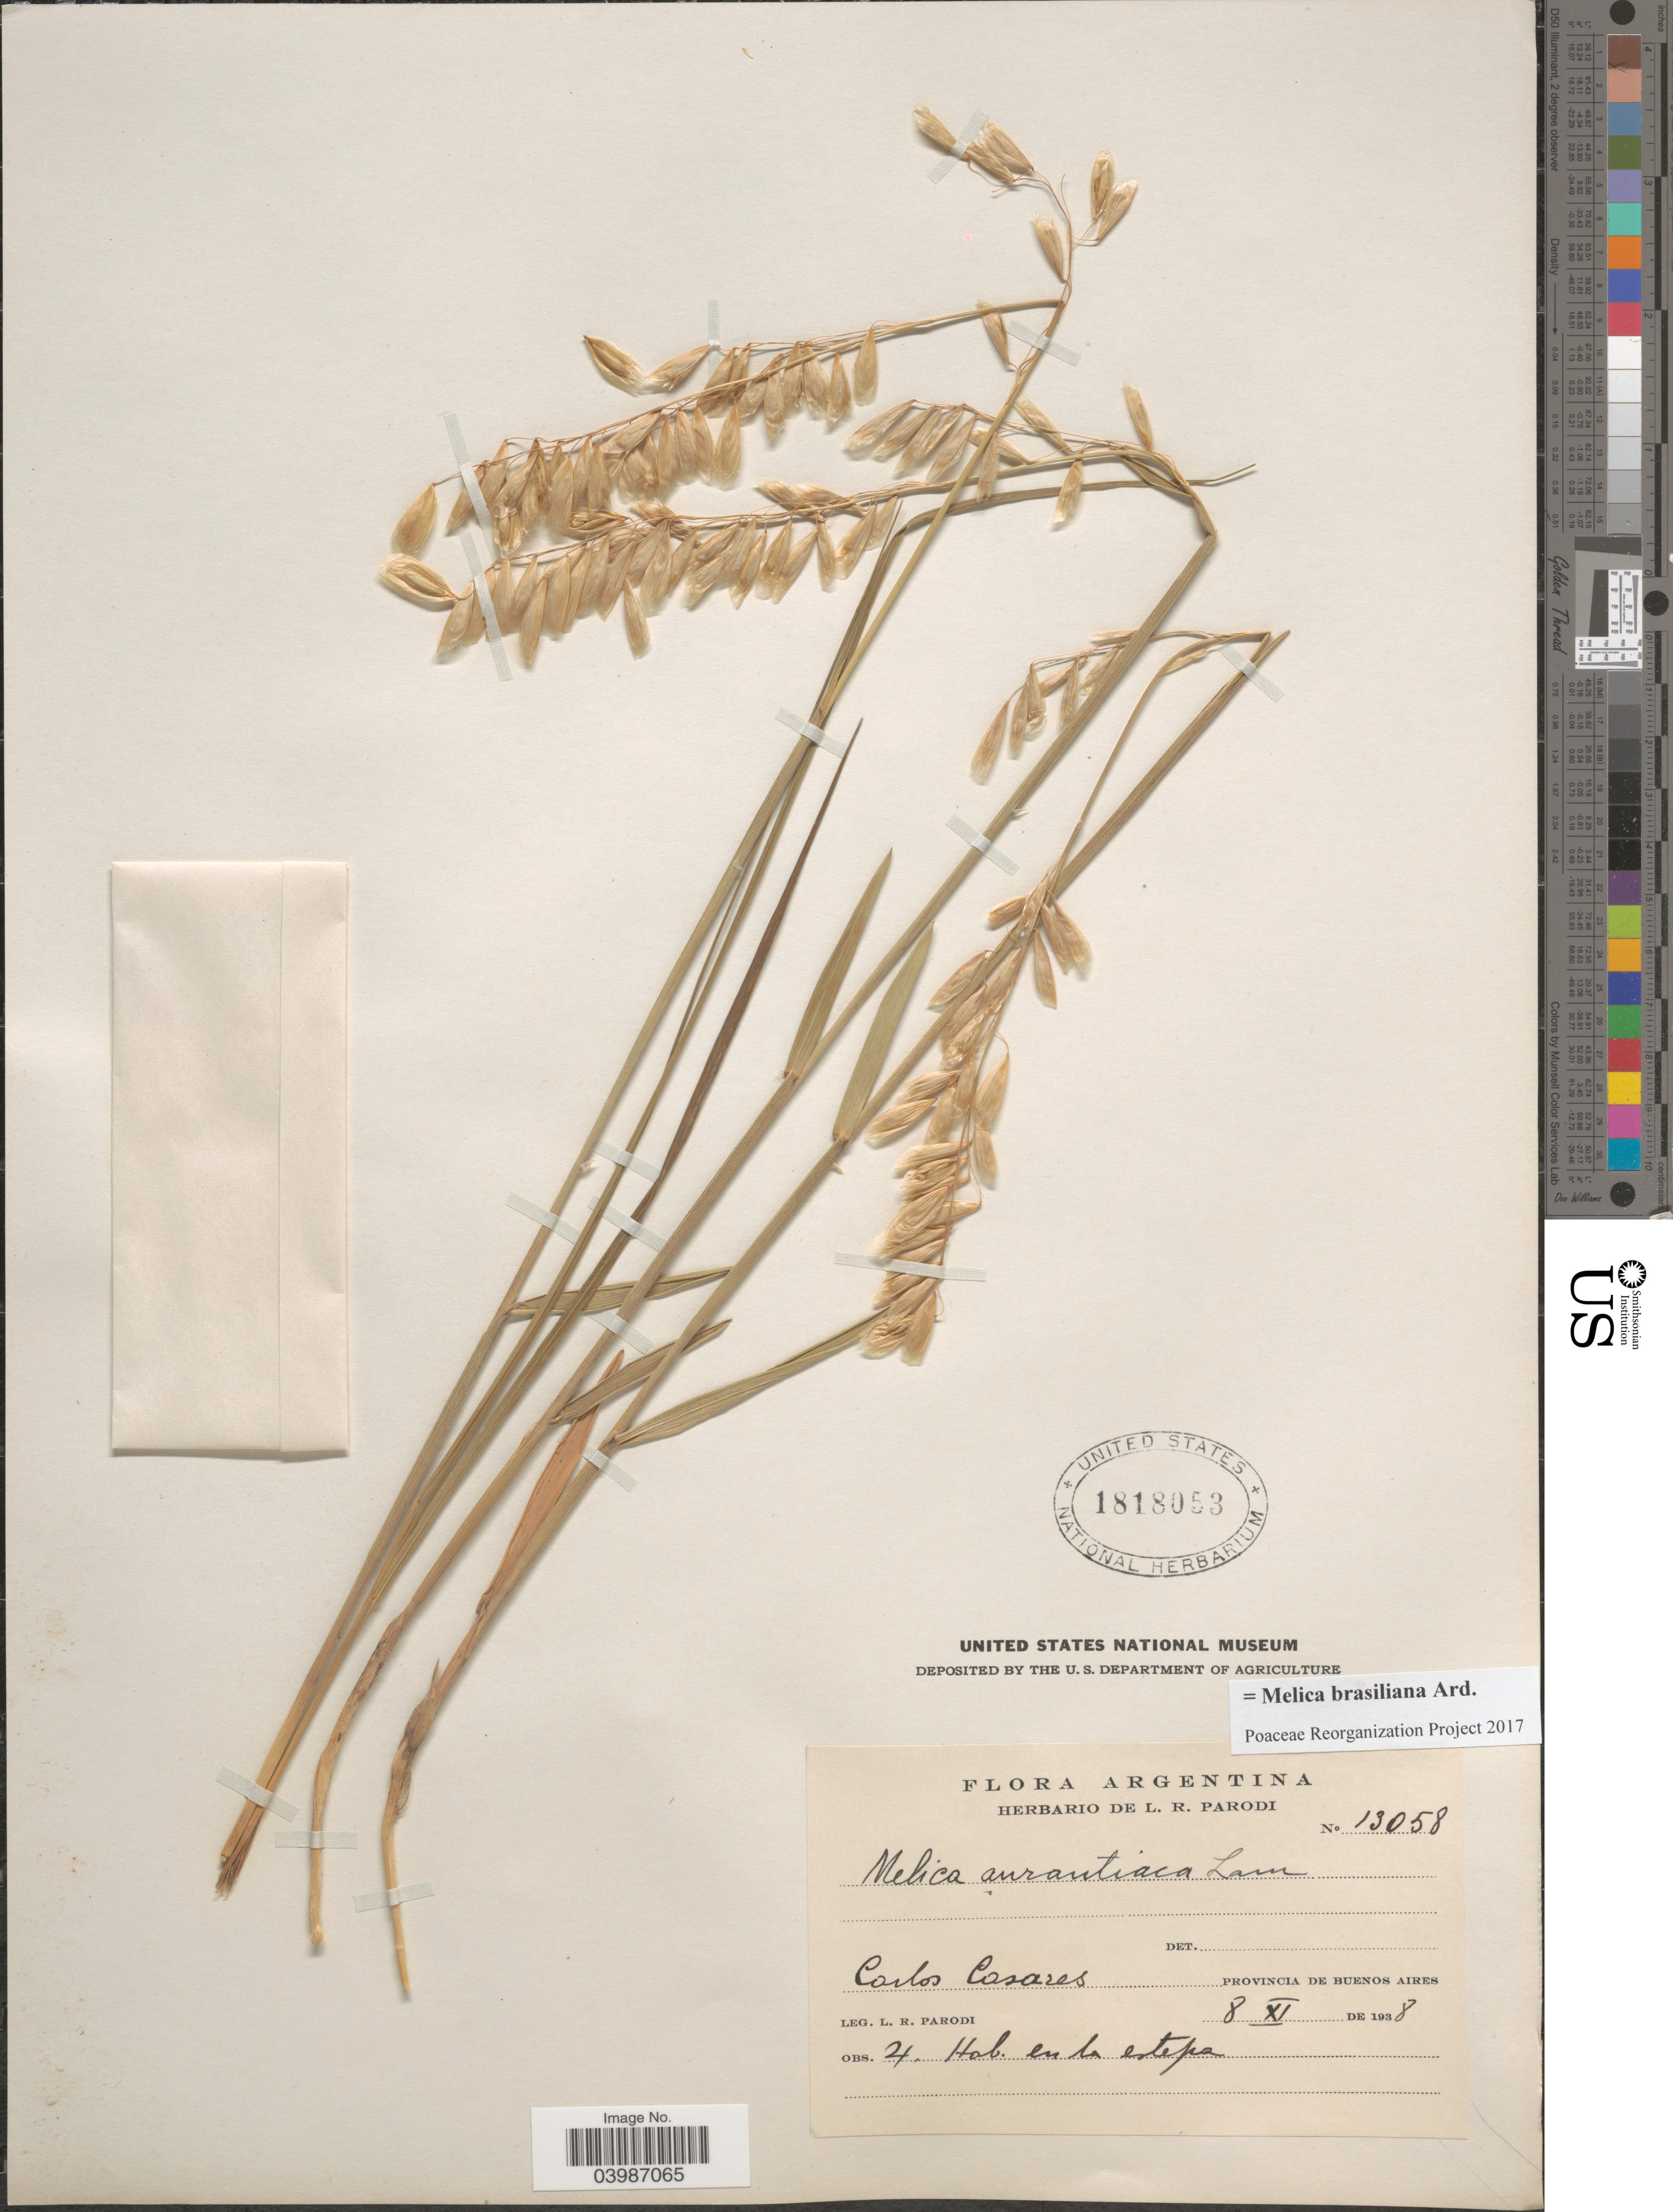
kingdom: Plantae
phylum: Tracheophyta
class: Liliopsida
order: Poales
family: Poaceae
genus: Melica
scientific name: Melica brasiliana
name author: Ard.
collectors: L. R. Parodi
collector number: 13058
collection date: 1938-11-08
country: Argentina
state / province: Buenos Aires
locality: Carlos Cosares.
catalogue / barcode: US 1818053